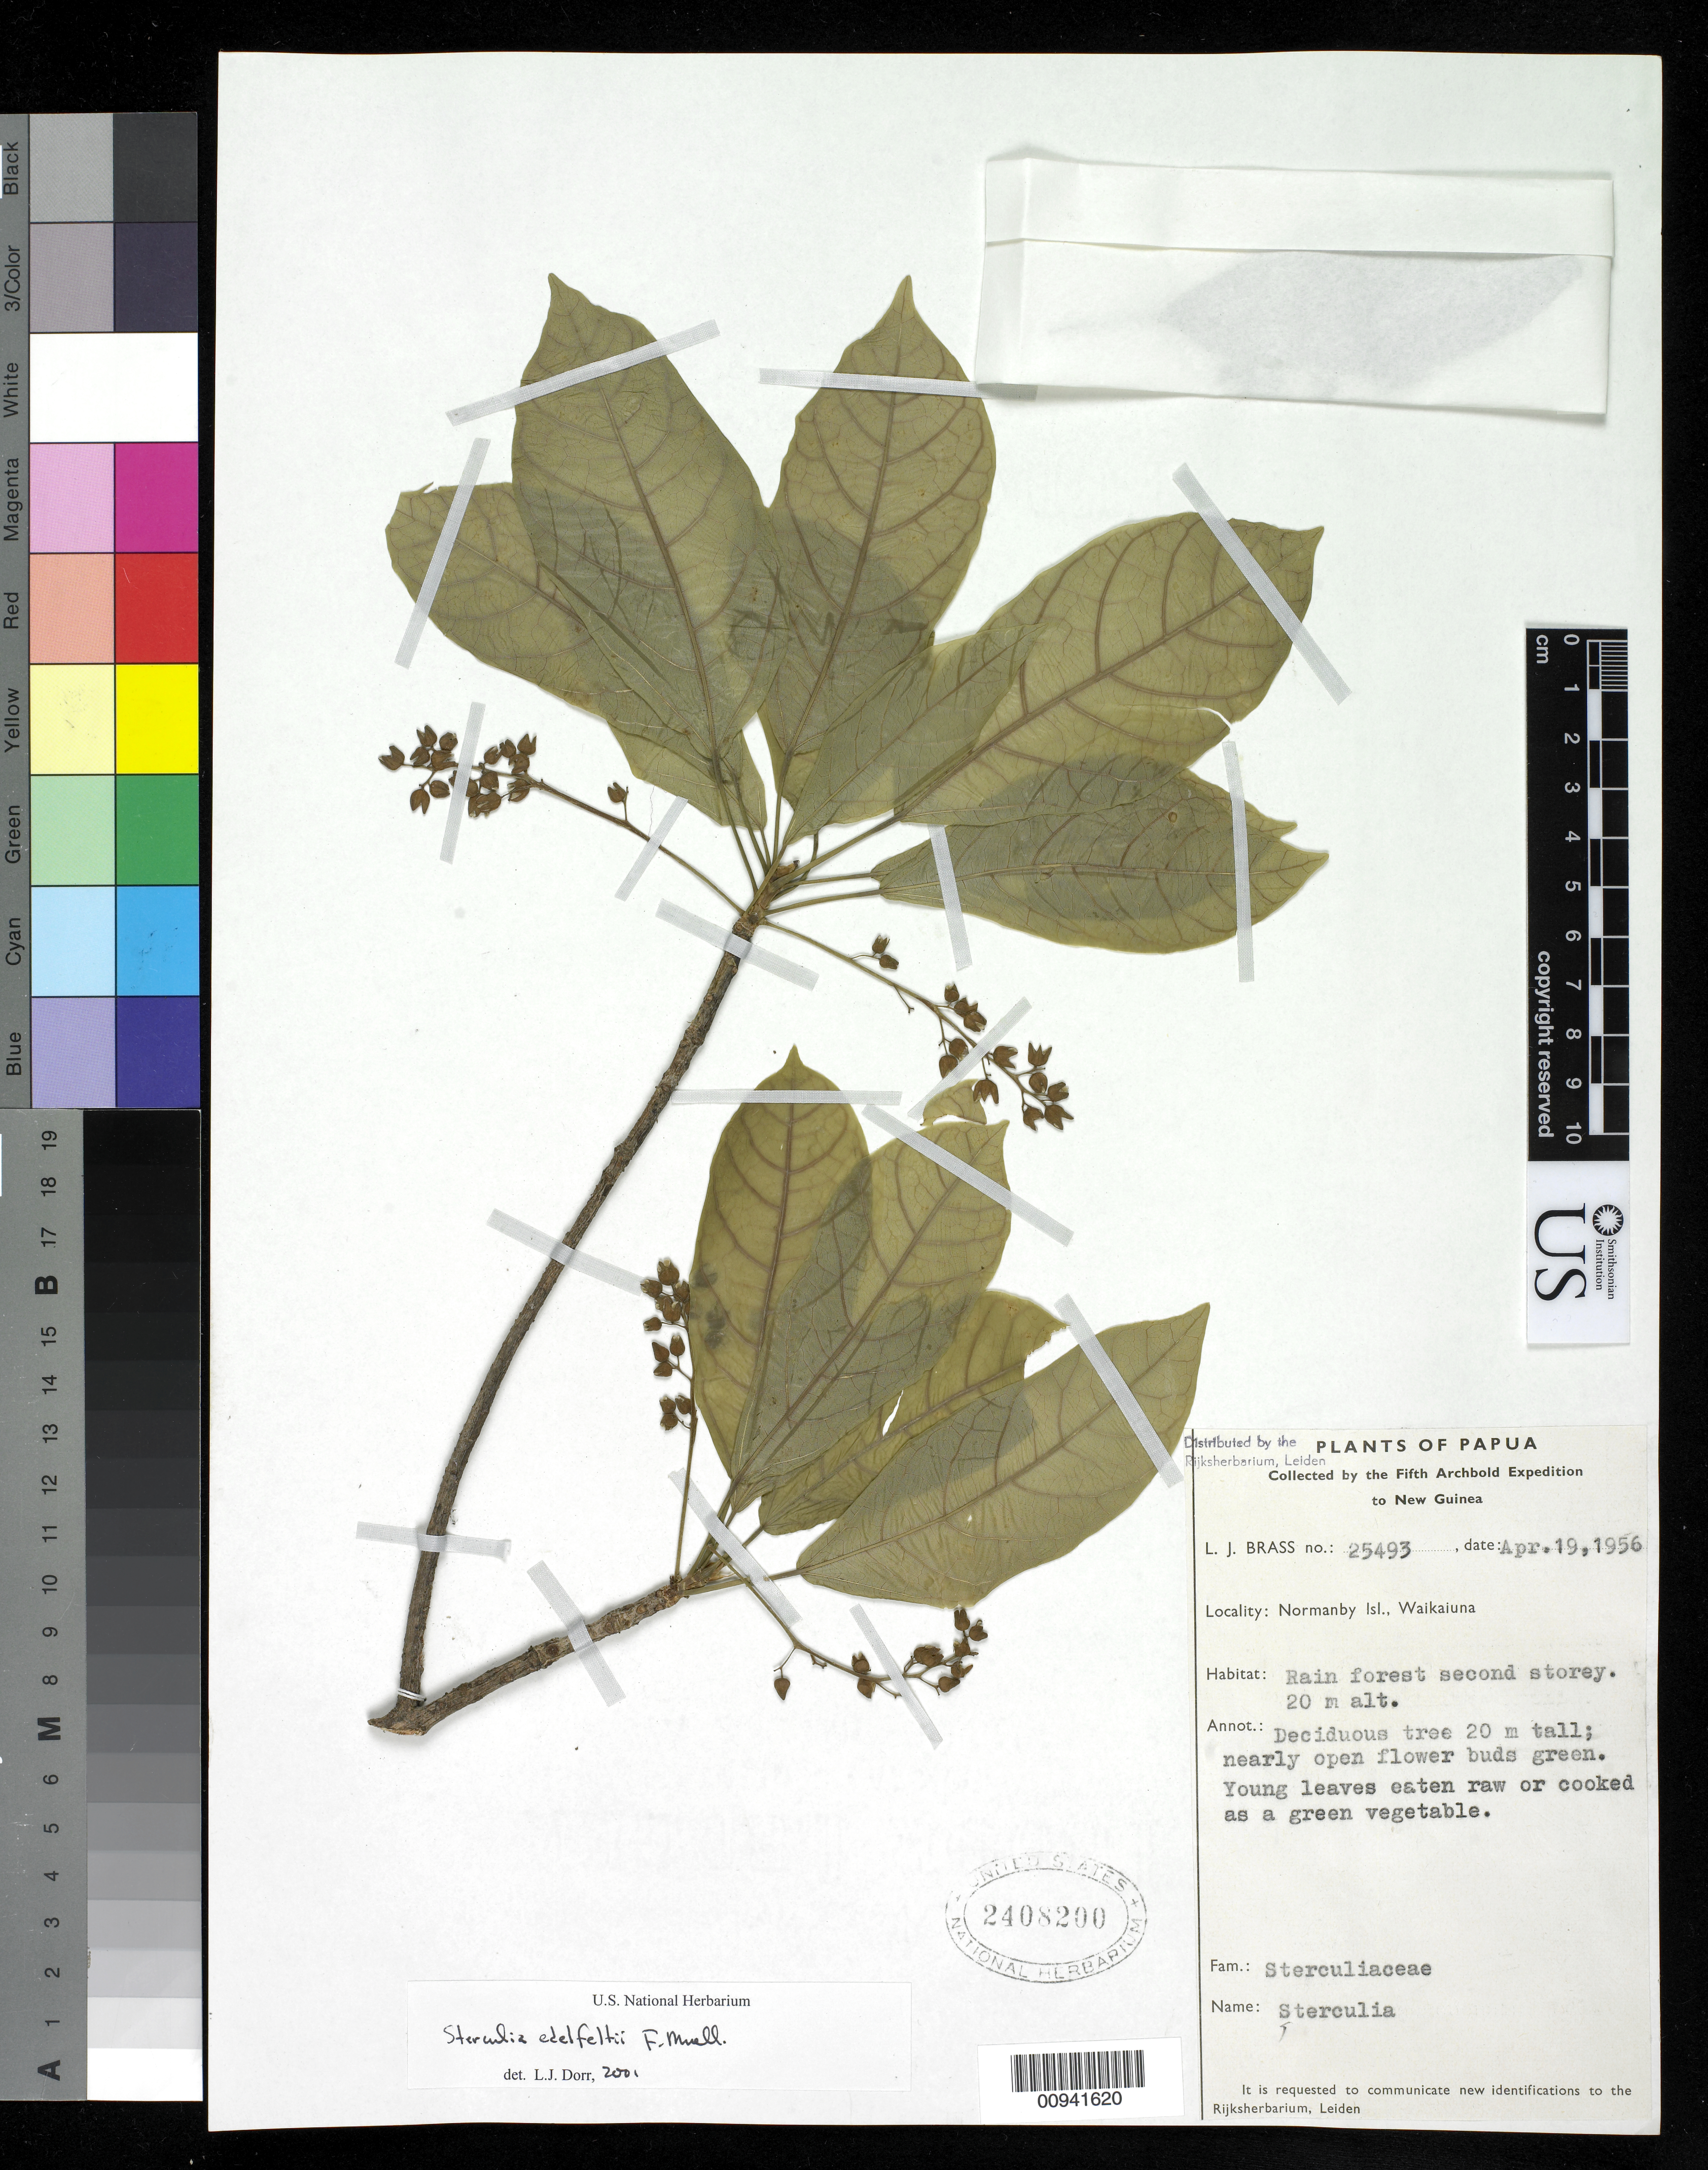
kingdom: Plantae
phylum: Tracheophyta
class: Magnoliopsida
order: Malvales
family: Malvaceae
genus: Sterculia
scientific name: Sterculia edelfeltii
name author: F. Muell.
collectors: L. J. Brass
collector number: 25493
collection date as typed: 19 Apr 1956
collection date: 1956-04-19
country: Papua New Guinea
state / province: Milne Bay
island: Normanby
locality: Waikaiuna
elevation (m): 20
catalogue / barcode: US 2408200